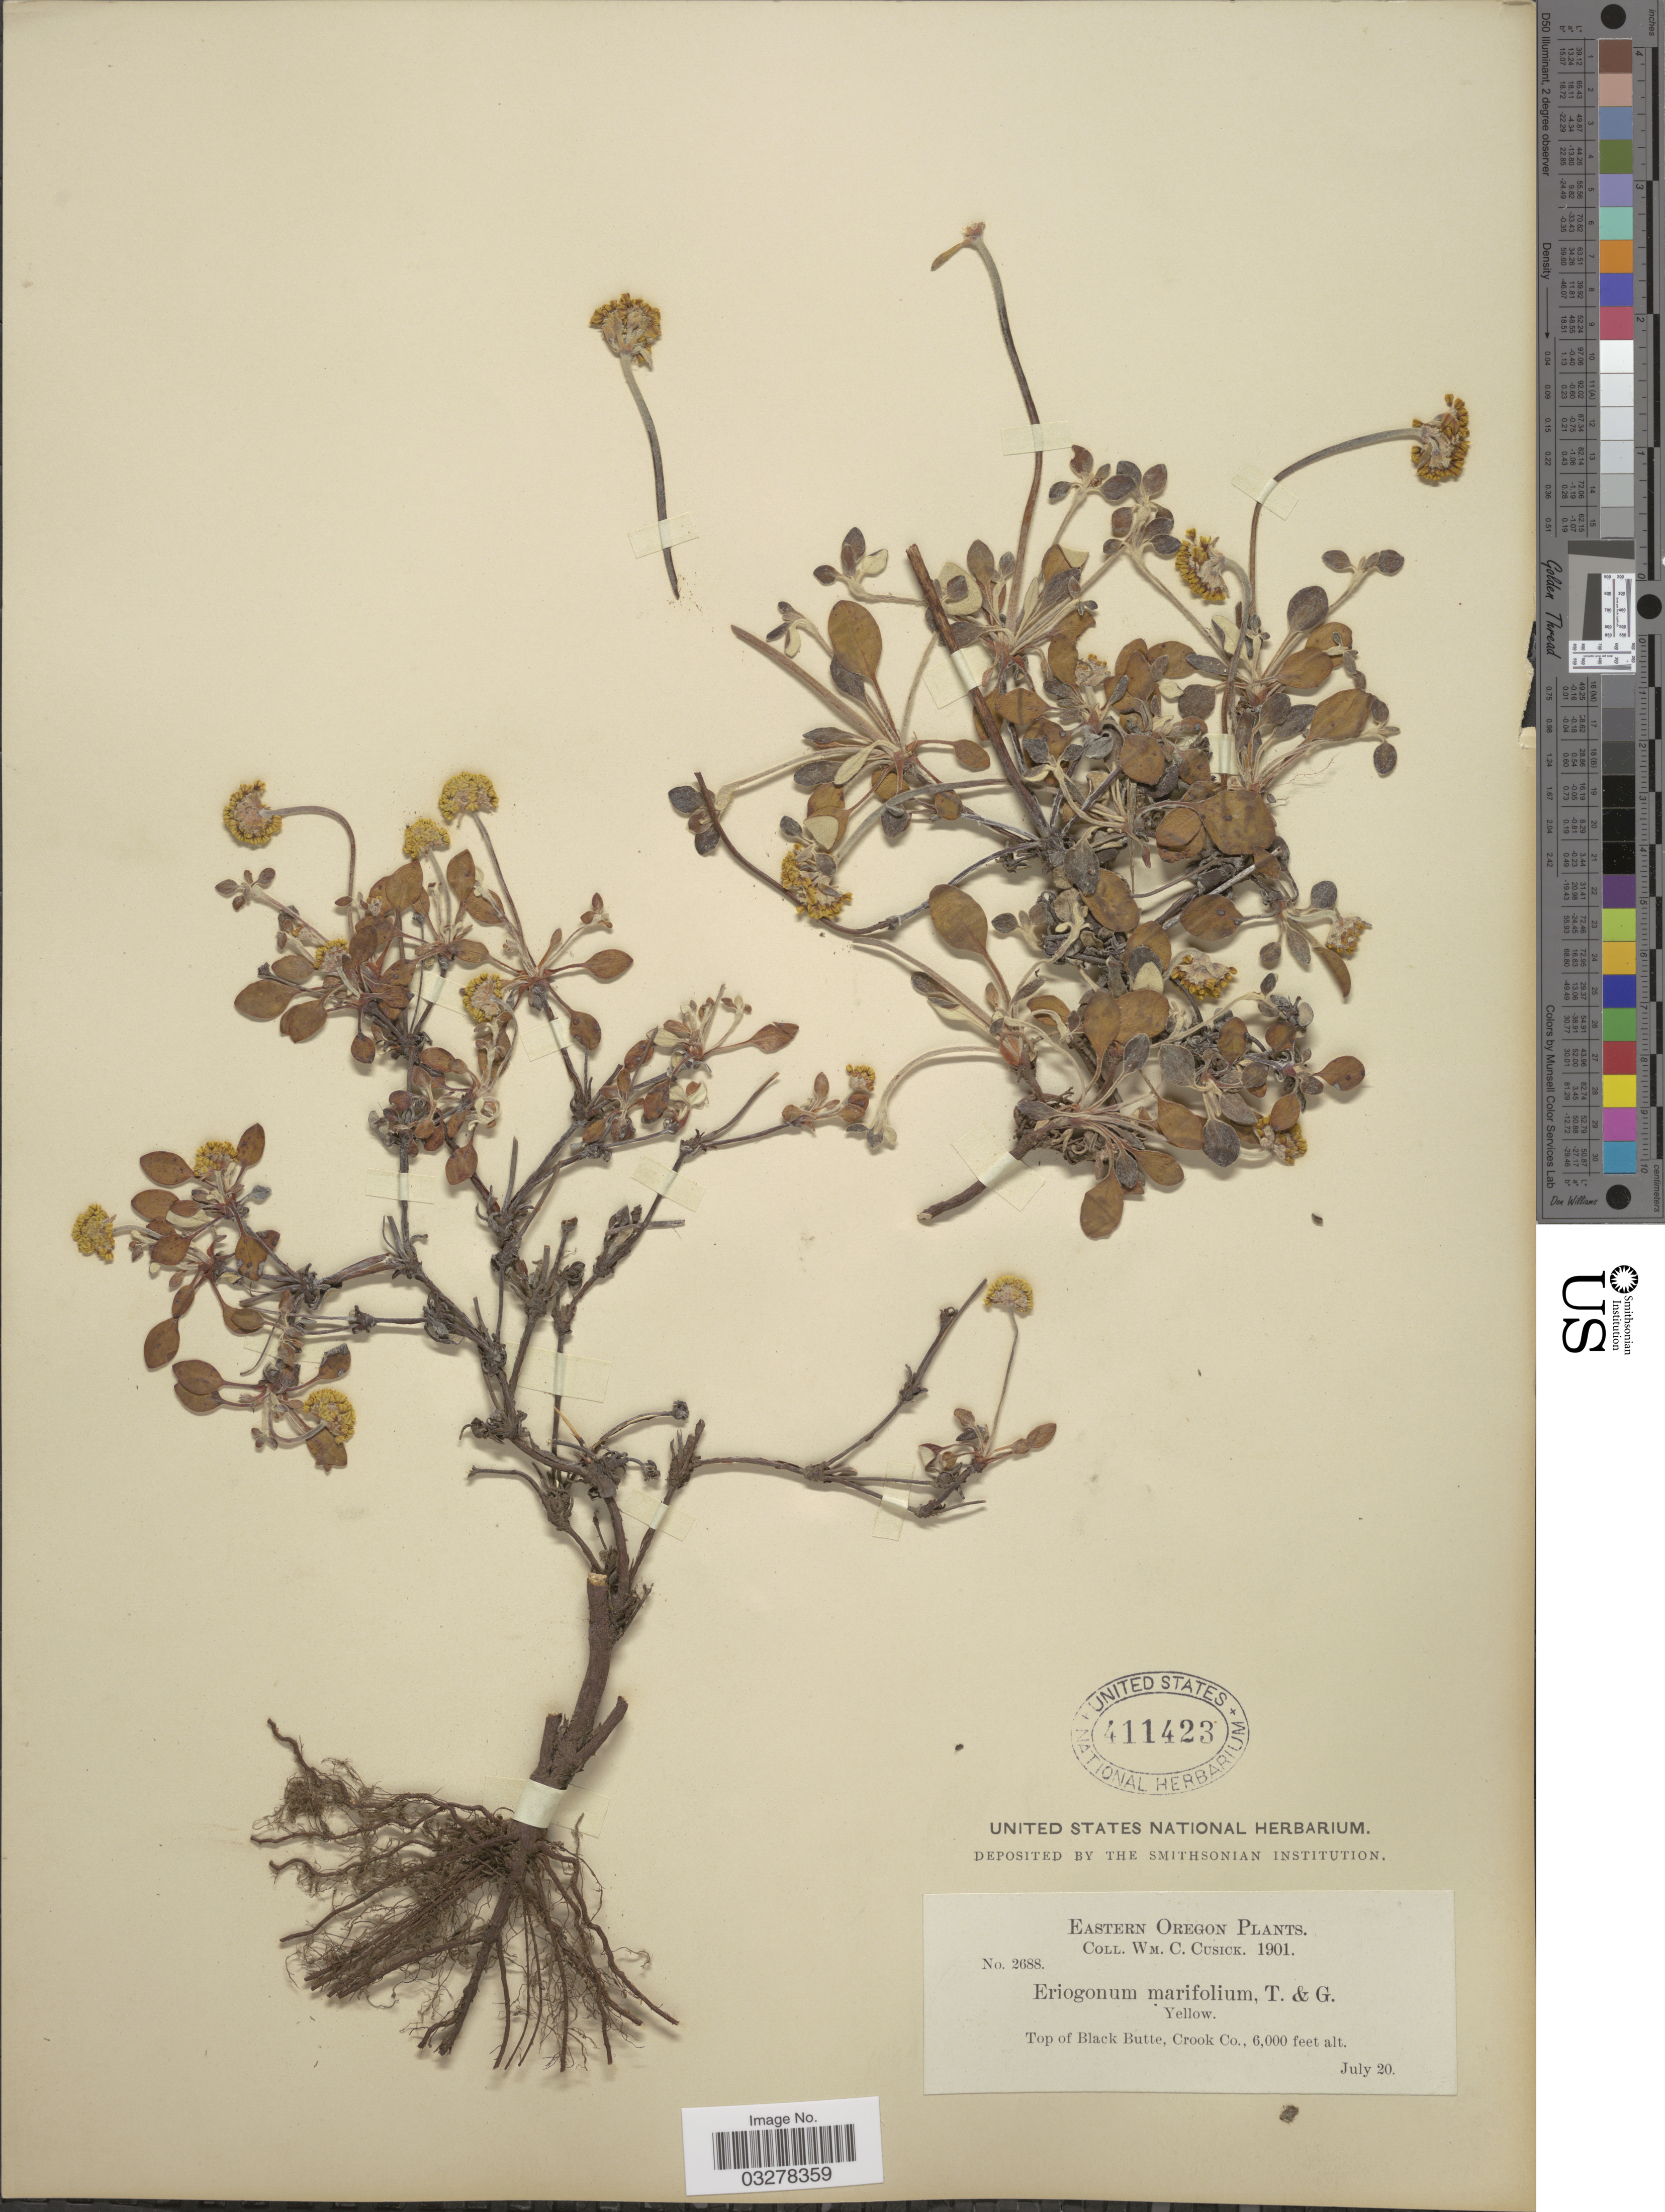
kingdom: Plantae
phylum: Tracheophyta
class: Magnoliopsida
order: Caryophyllales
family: Polygonaceae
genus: Eriogonum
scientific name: Eriogonum marifolium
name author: Torr. & A. Gray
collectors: W. C. Cusick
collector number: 2688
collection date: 1901-07-20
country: United States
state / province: Oregon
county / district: Crook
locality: Eastern Oregon. Top of Black Butte, Crook Co.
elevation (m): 1829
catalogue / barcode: US 411423